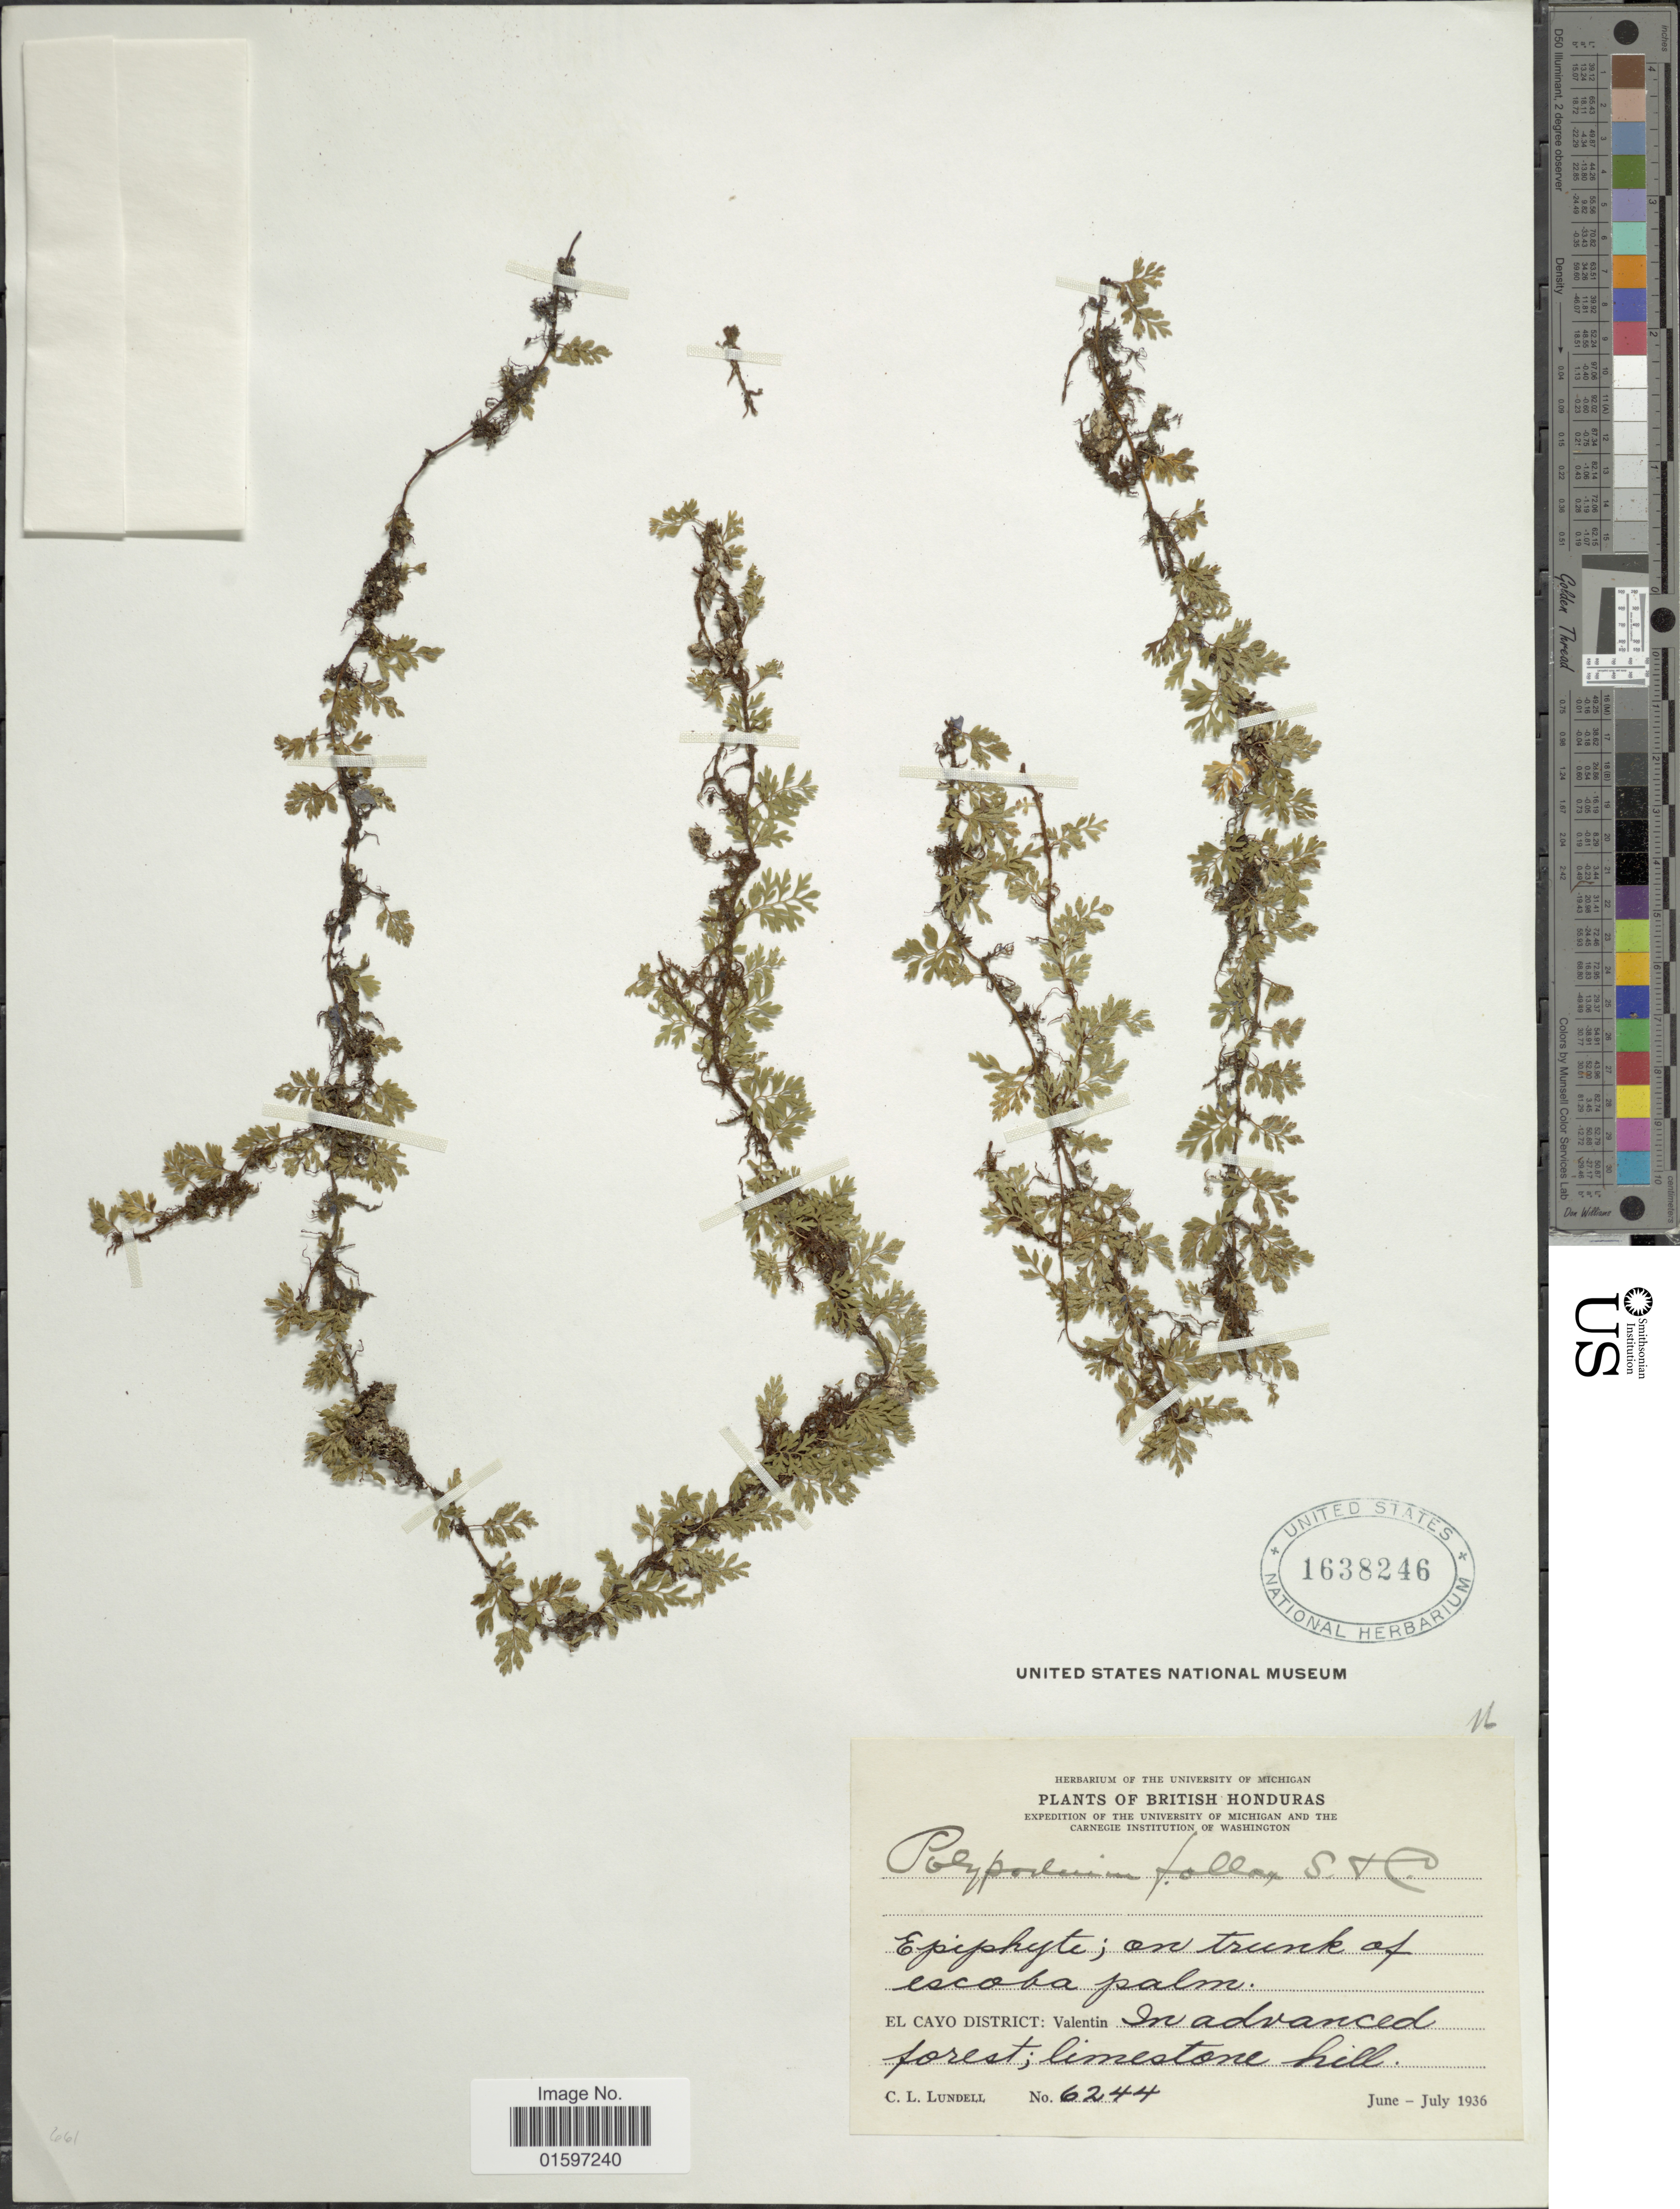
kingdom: Plantae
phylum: Tracheophyta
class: Polypodiopsida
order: Polypodiales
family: Polypodiaceae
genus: Pleopeltis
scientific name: Pleopeltis fallax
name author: (Schltdl. & Cham.) Mickel & Beitel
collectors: C. L. Lundell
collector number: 6244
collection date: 1936-06/1936-07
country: Belize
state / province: Cayo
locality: British Honduras, El Cayo District: Valentin in advanced forest, limestone hill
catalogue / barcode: US 1638246